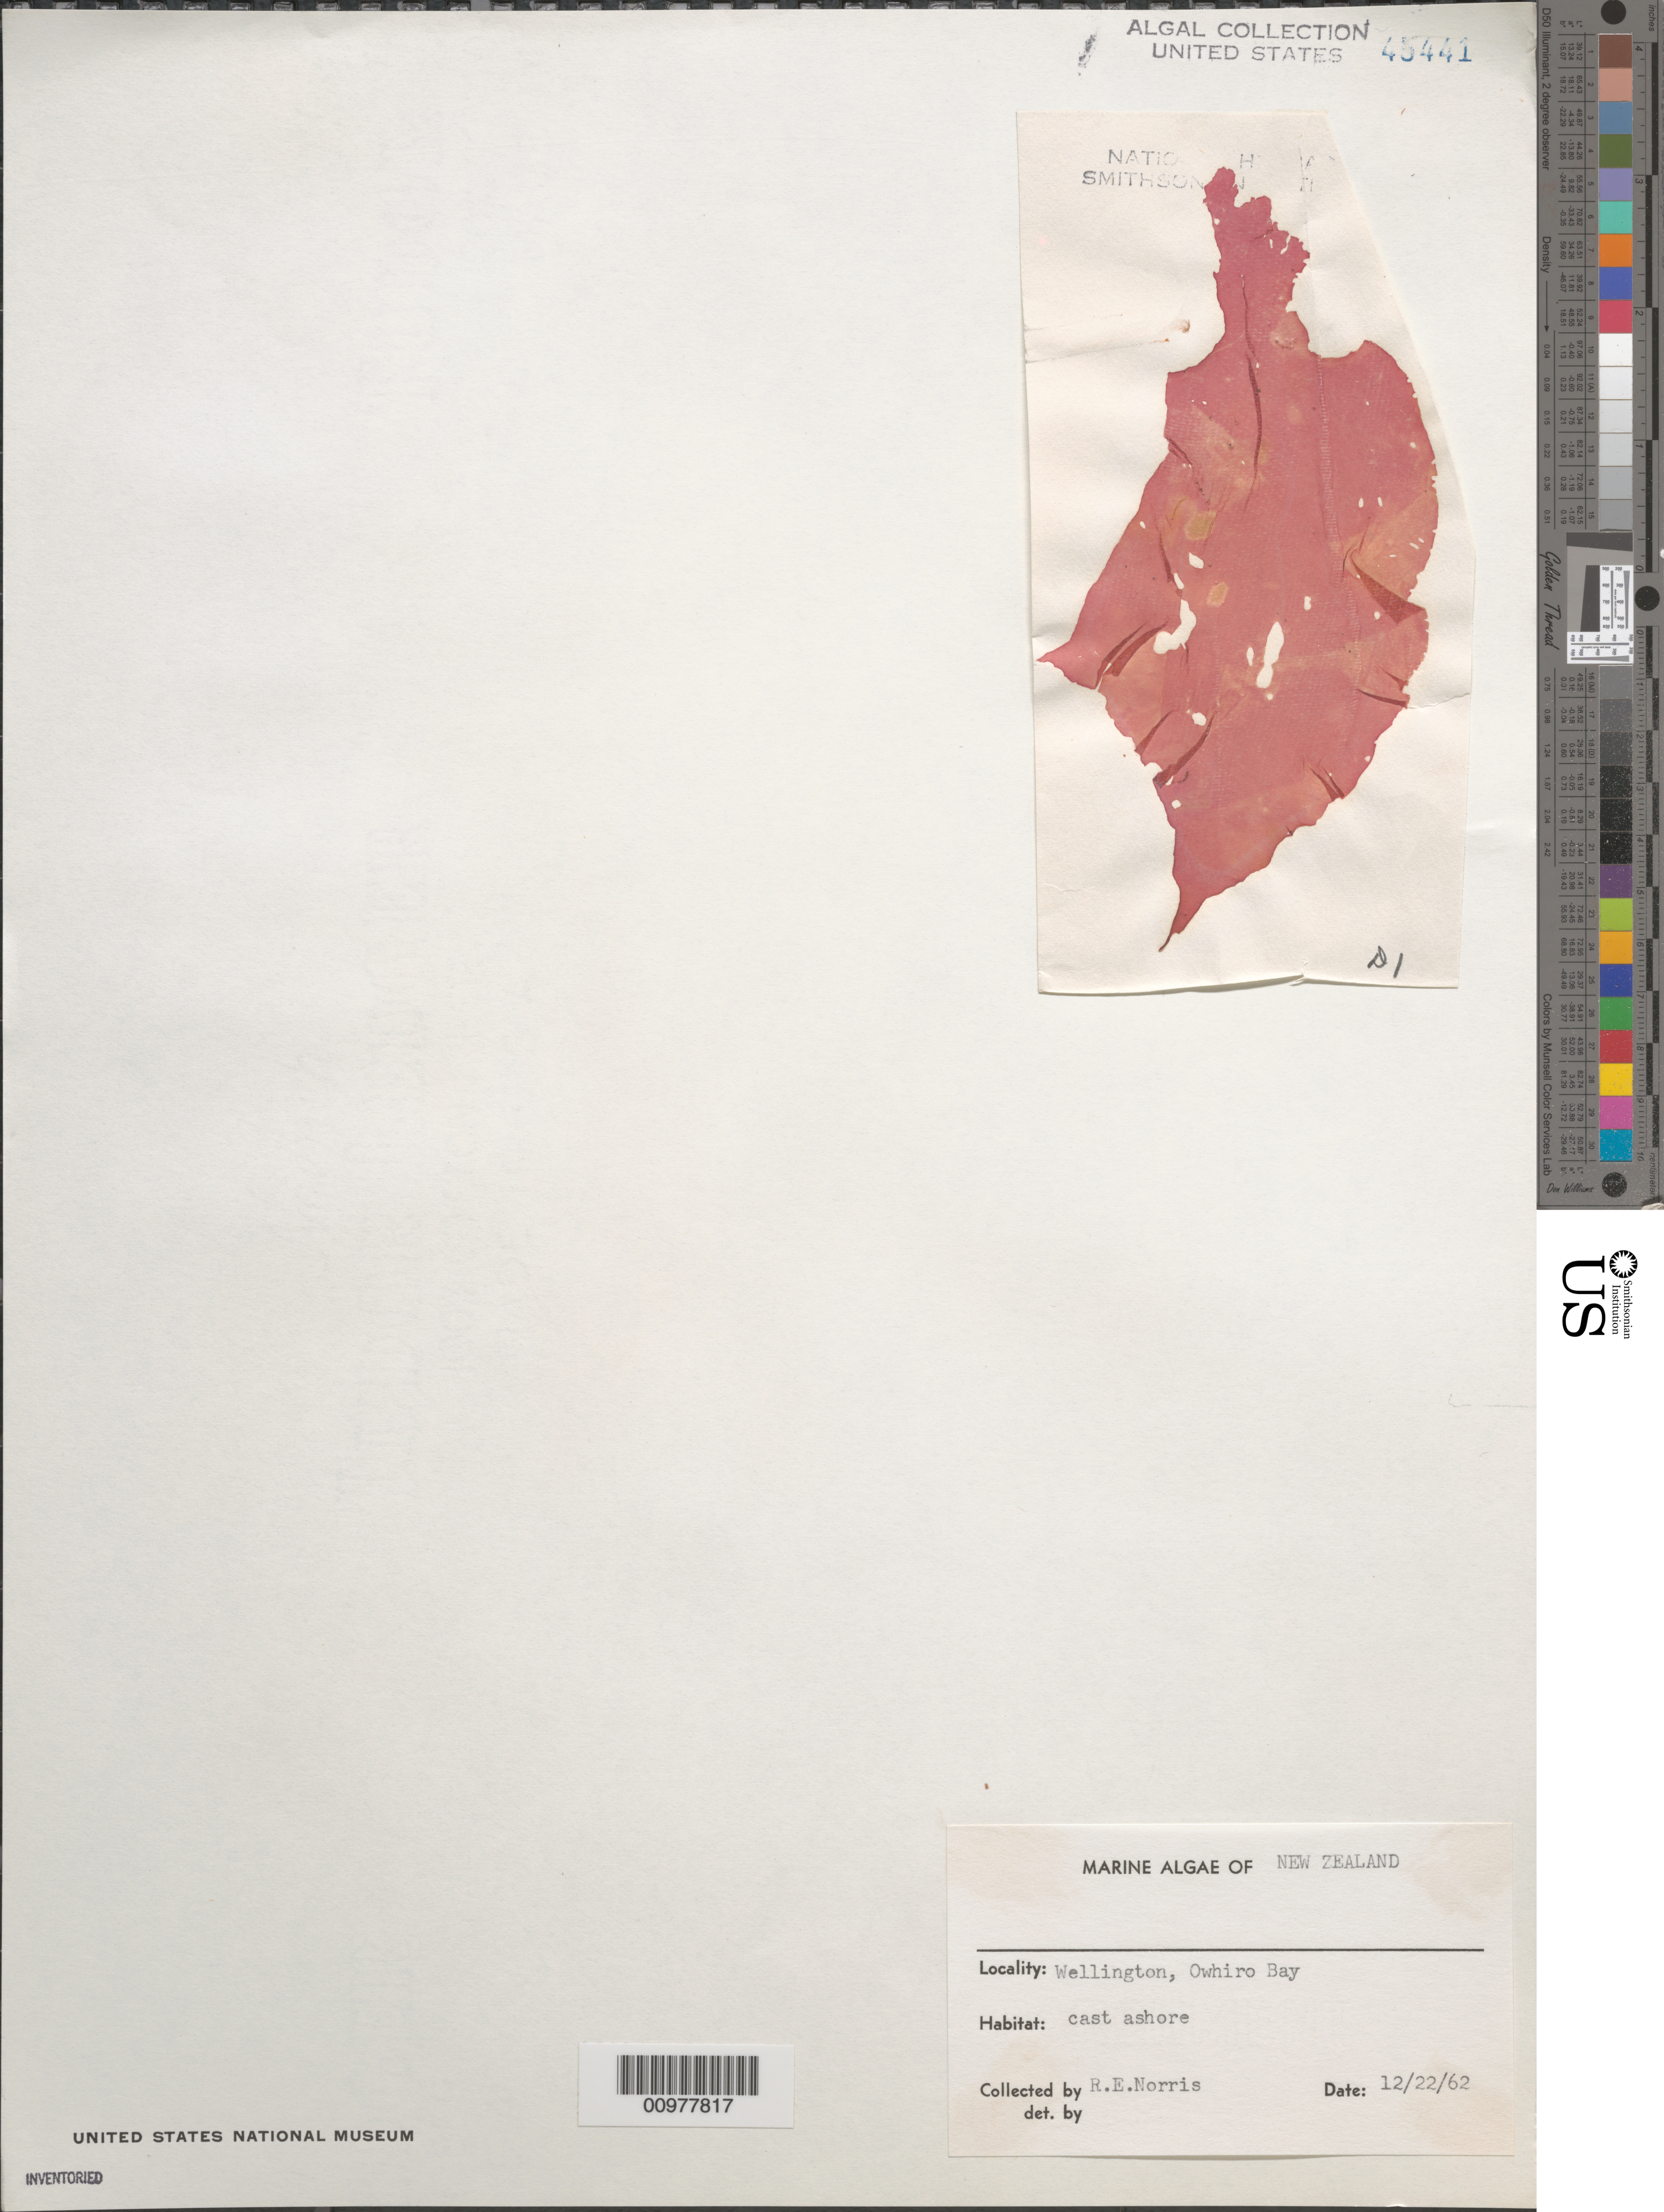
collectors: R. E. Norris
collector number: D-1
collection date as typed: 22 Dec 1962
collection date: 1962-12-22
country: New Zealand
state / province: Wellington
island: North Island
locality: Wellington, Owhiro Bay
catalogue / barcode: US 45441